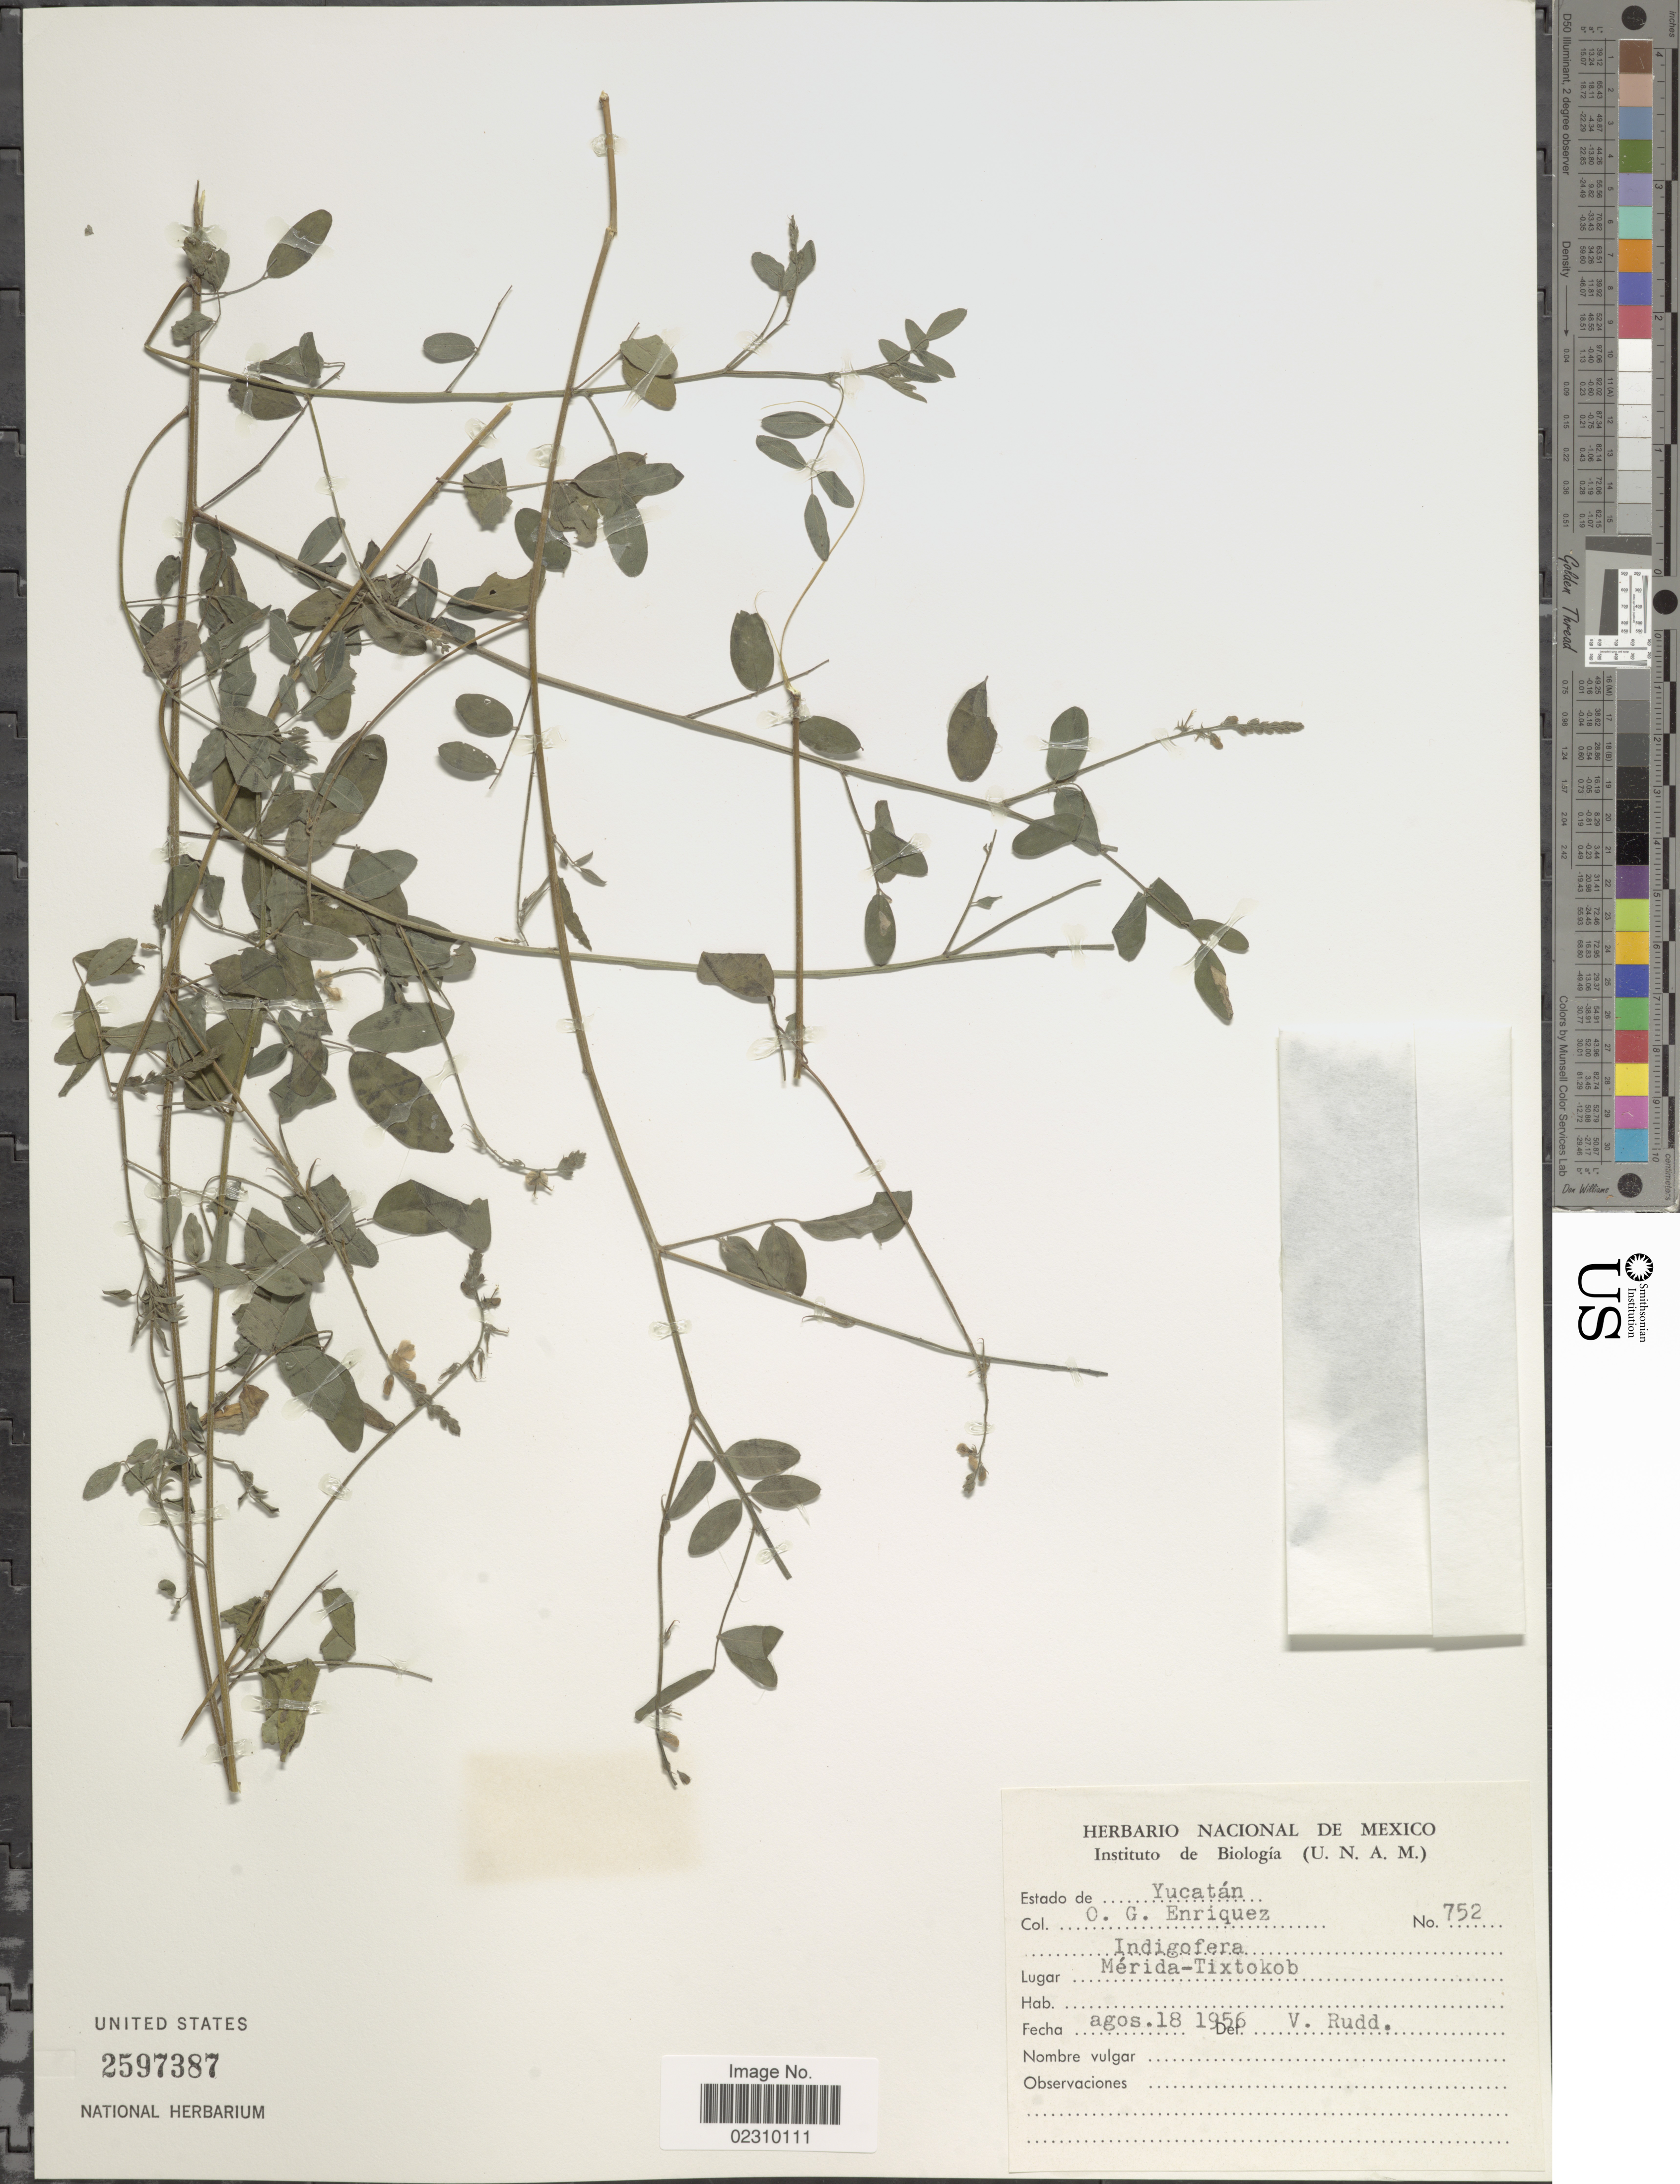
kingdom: Plantae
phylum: Tracheophyta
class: Magnoliopsida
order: Fabales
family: Fabaceae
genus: Indigofera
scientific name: Indigofera sp.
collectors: O. Enriquez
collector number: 752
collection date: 1956-08-18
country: Mexico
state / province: Yucatán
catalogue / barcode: US 2597387